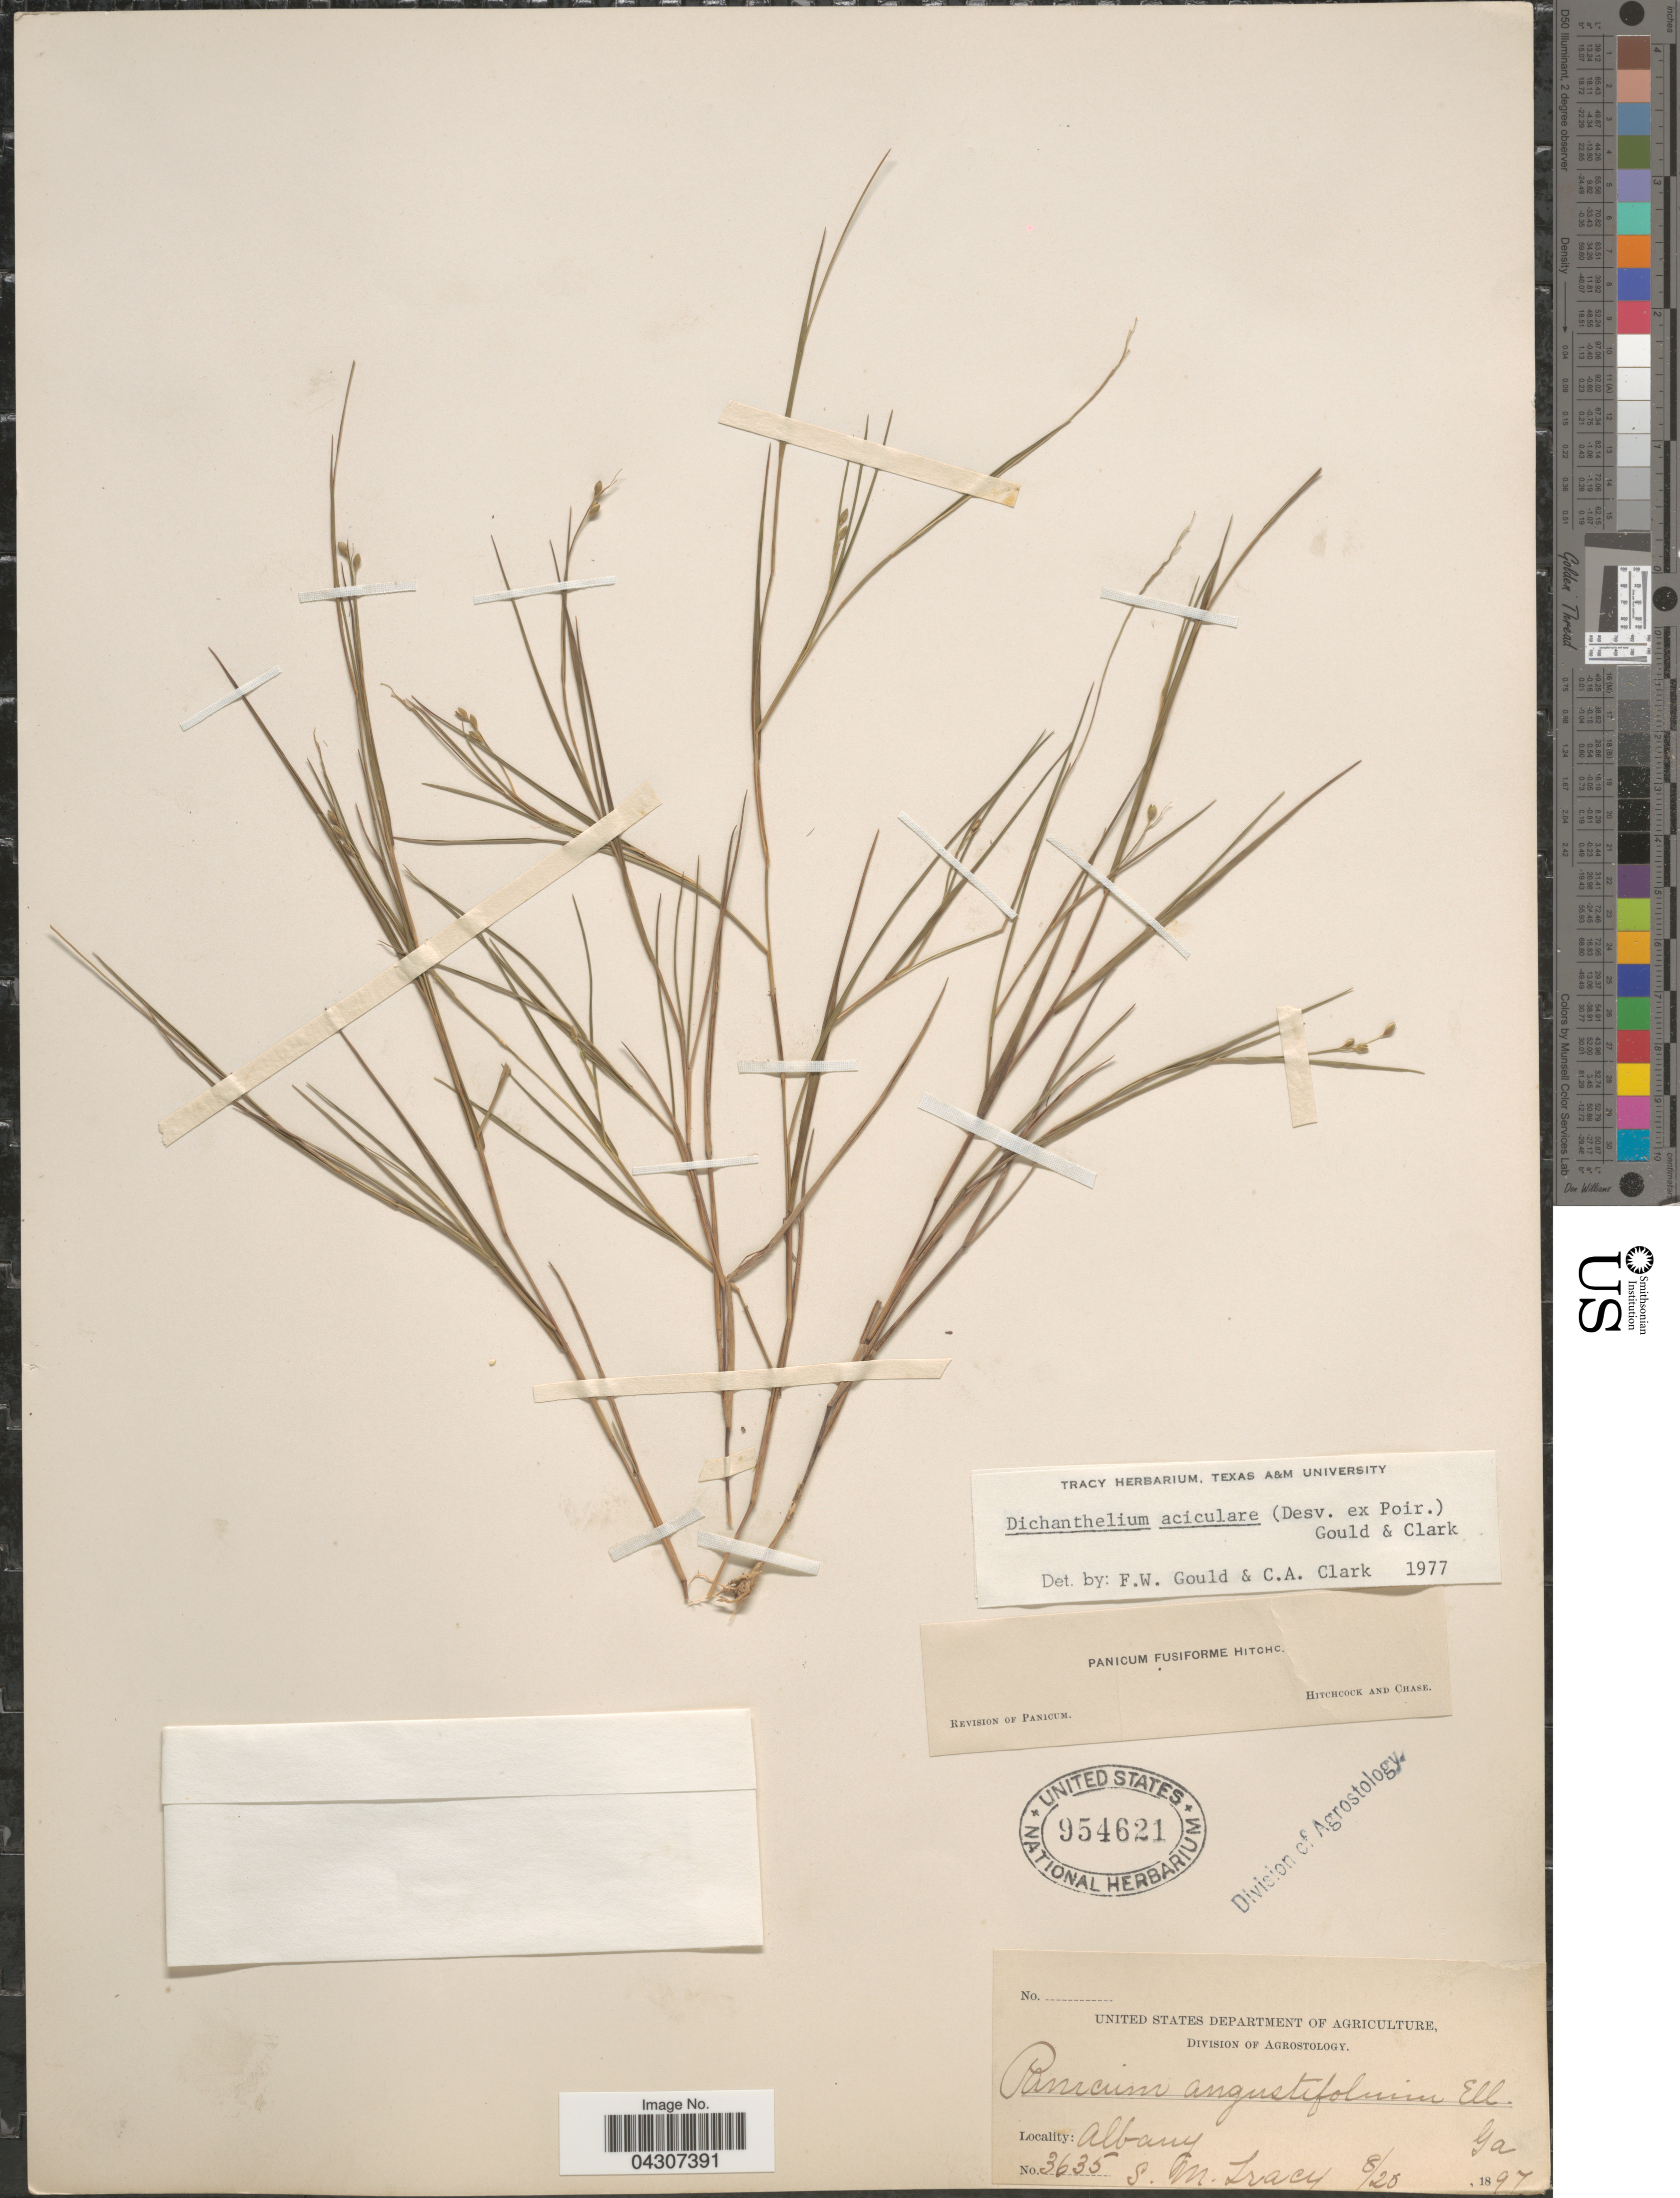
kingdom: Plantae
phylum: Tracheophyta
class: Liliopsida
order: Poales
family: Poaceae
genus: Dichanthelium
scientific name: Dichanthelium aciculare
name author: (Desv. ex Poir.) Gould & C.A. Clark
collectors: S. M. Tracy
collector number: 3635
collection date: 1897-08-20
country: United States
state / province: Georgia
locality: Albany.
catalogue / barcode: US 954621